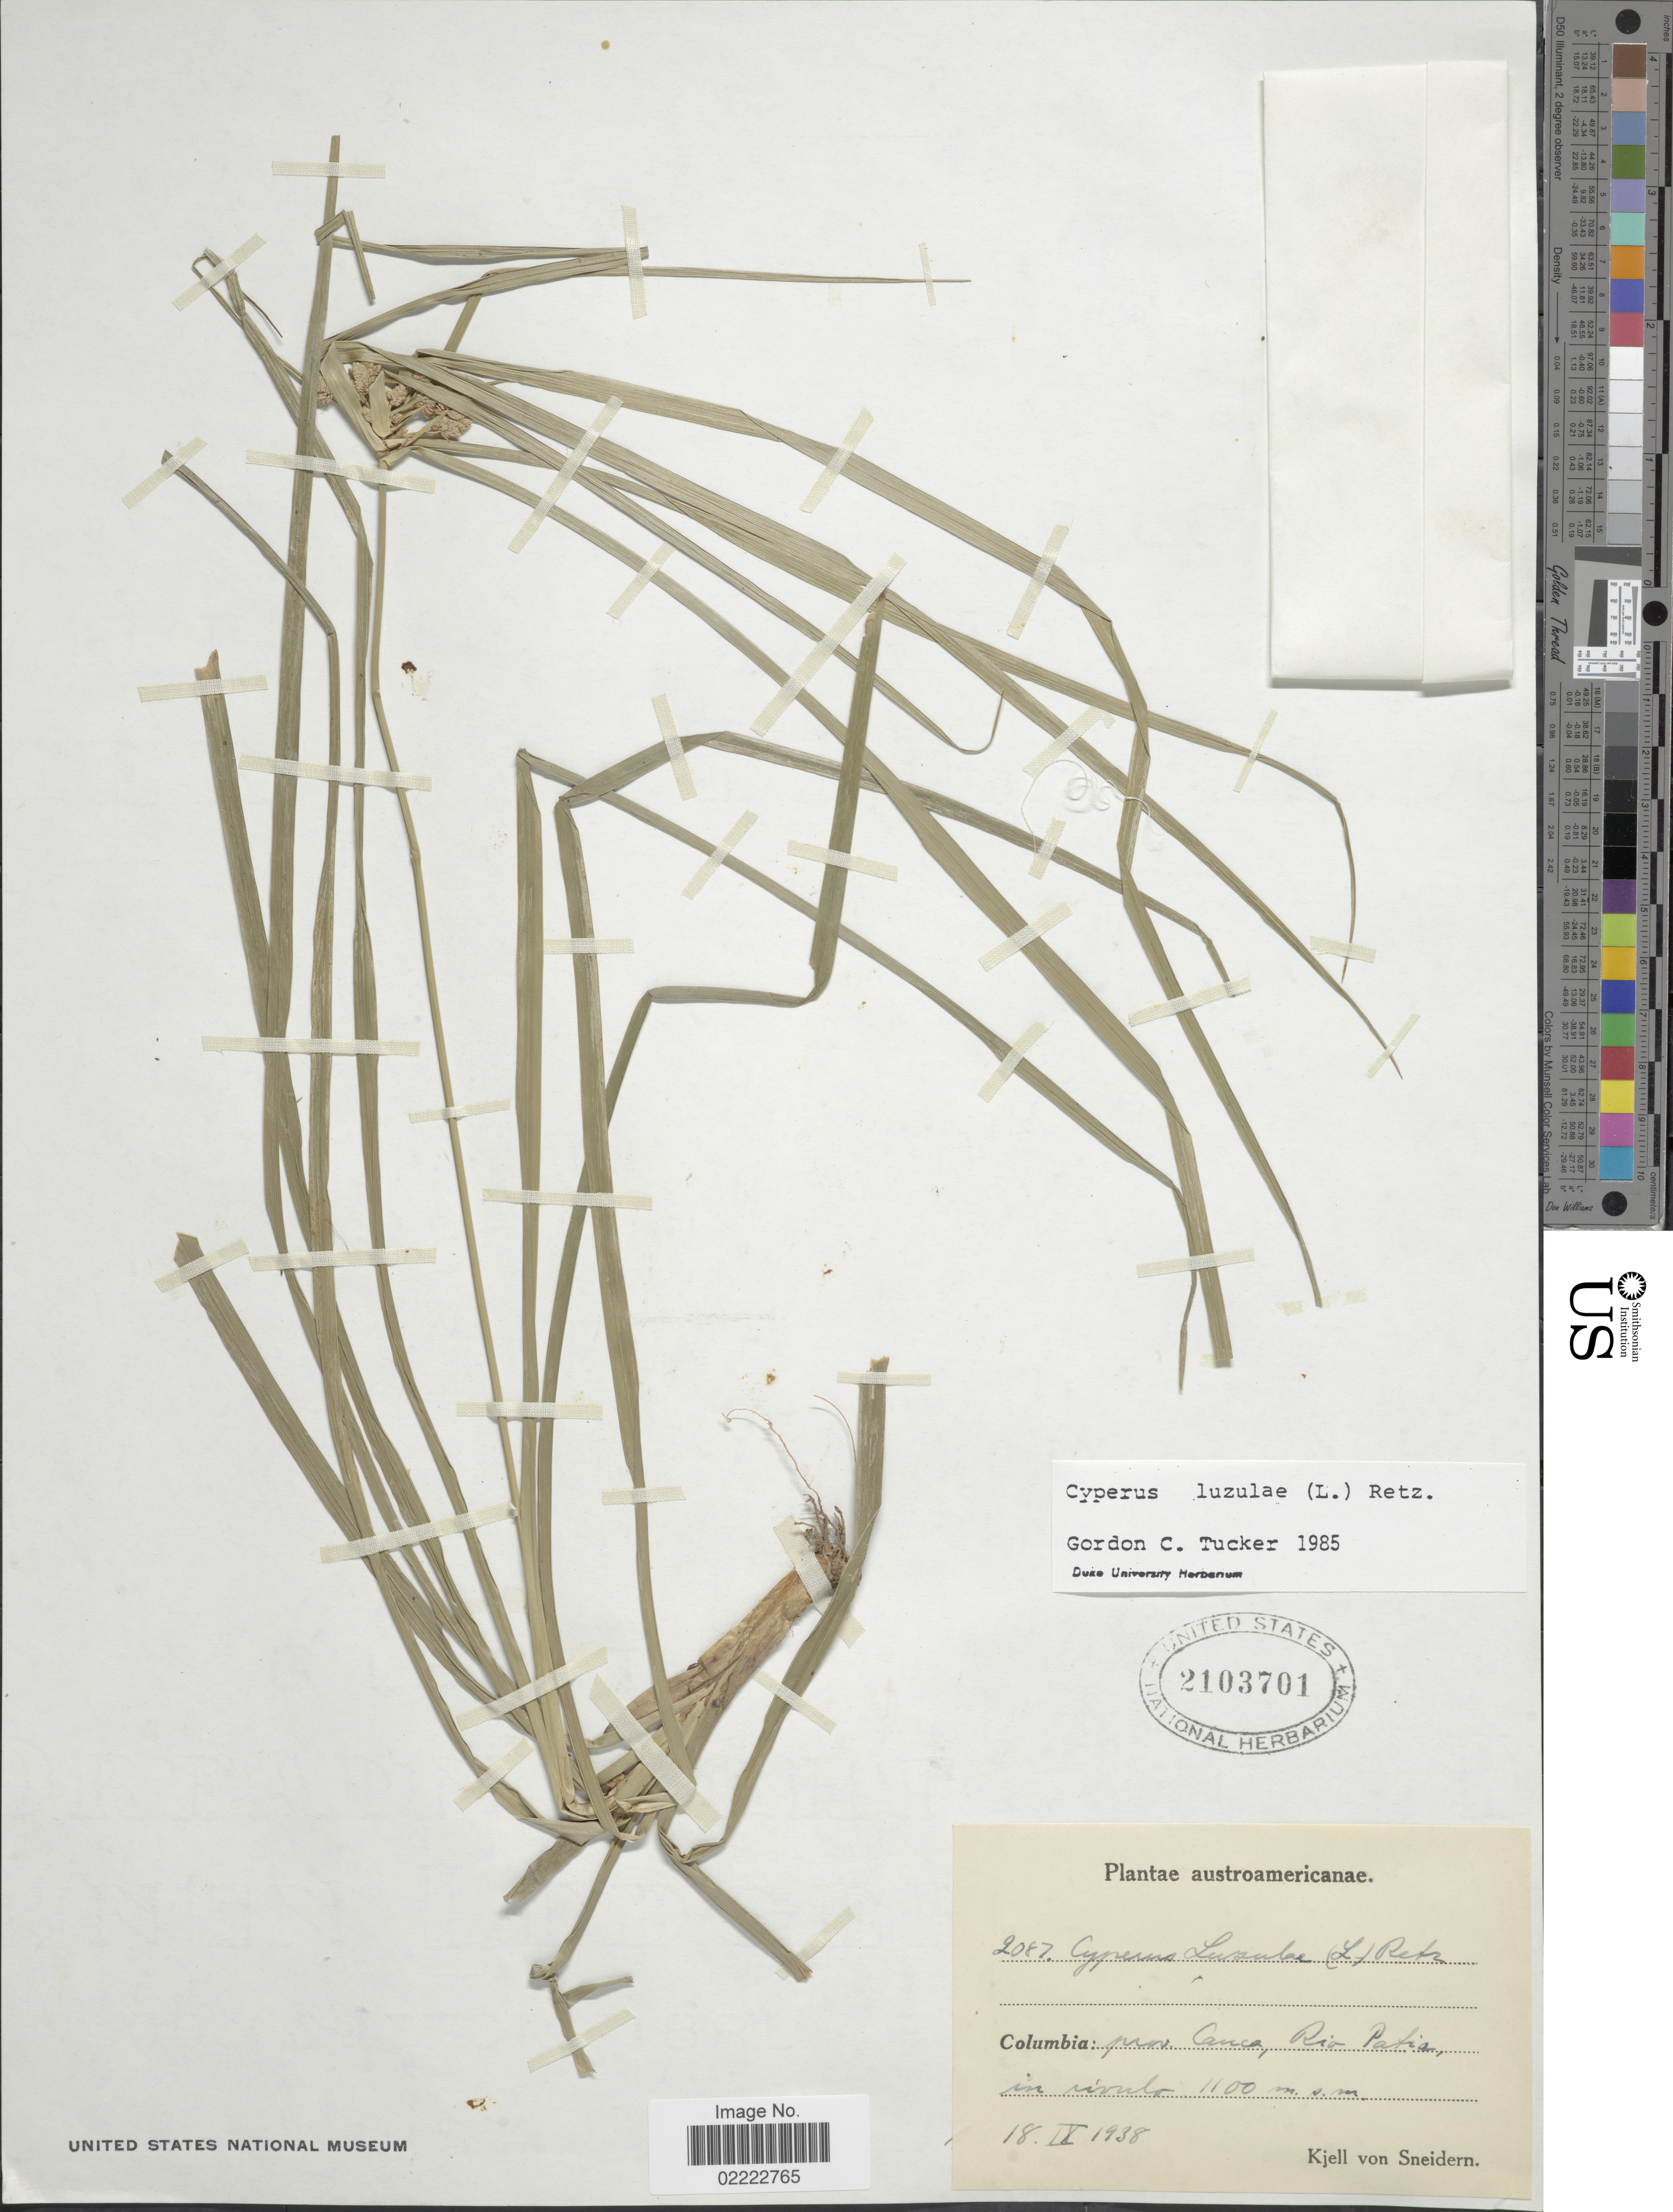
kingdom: Plantae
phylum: Tracheophyta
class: Liliopsida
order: Poales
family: Cyperaceae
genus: Cyperus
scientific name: Cyperus luzulae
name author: (L.) Rottb. ex Retz.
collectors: K. von Sneidern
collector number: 2087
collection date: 1938-09-18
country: Colombia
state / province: Cauca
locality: Prov. Cauca, Rio Patia, in rivulo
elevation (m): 1100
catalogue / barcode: US 2103701